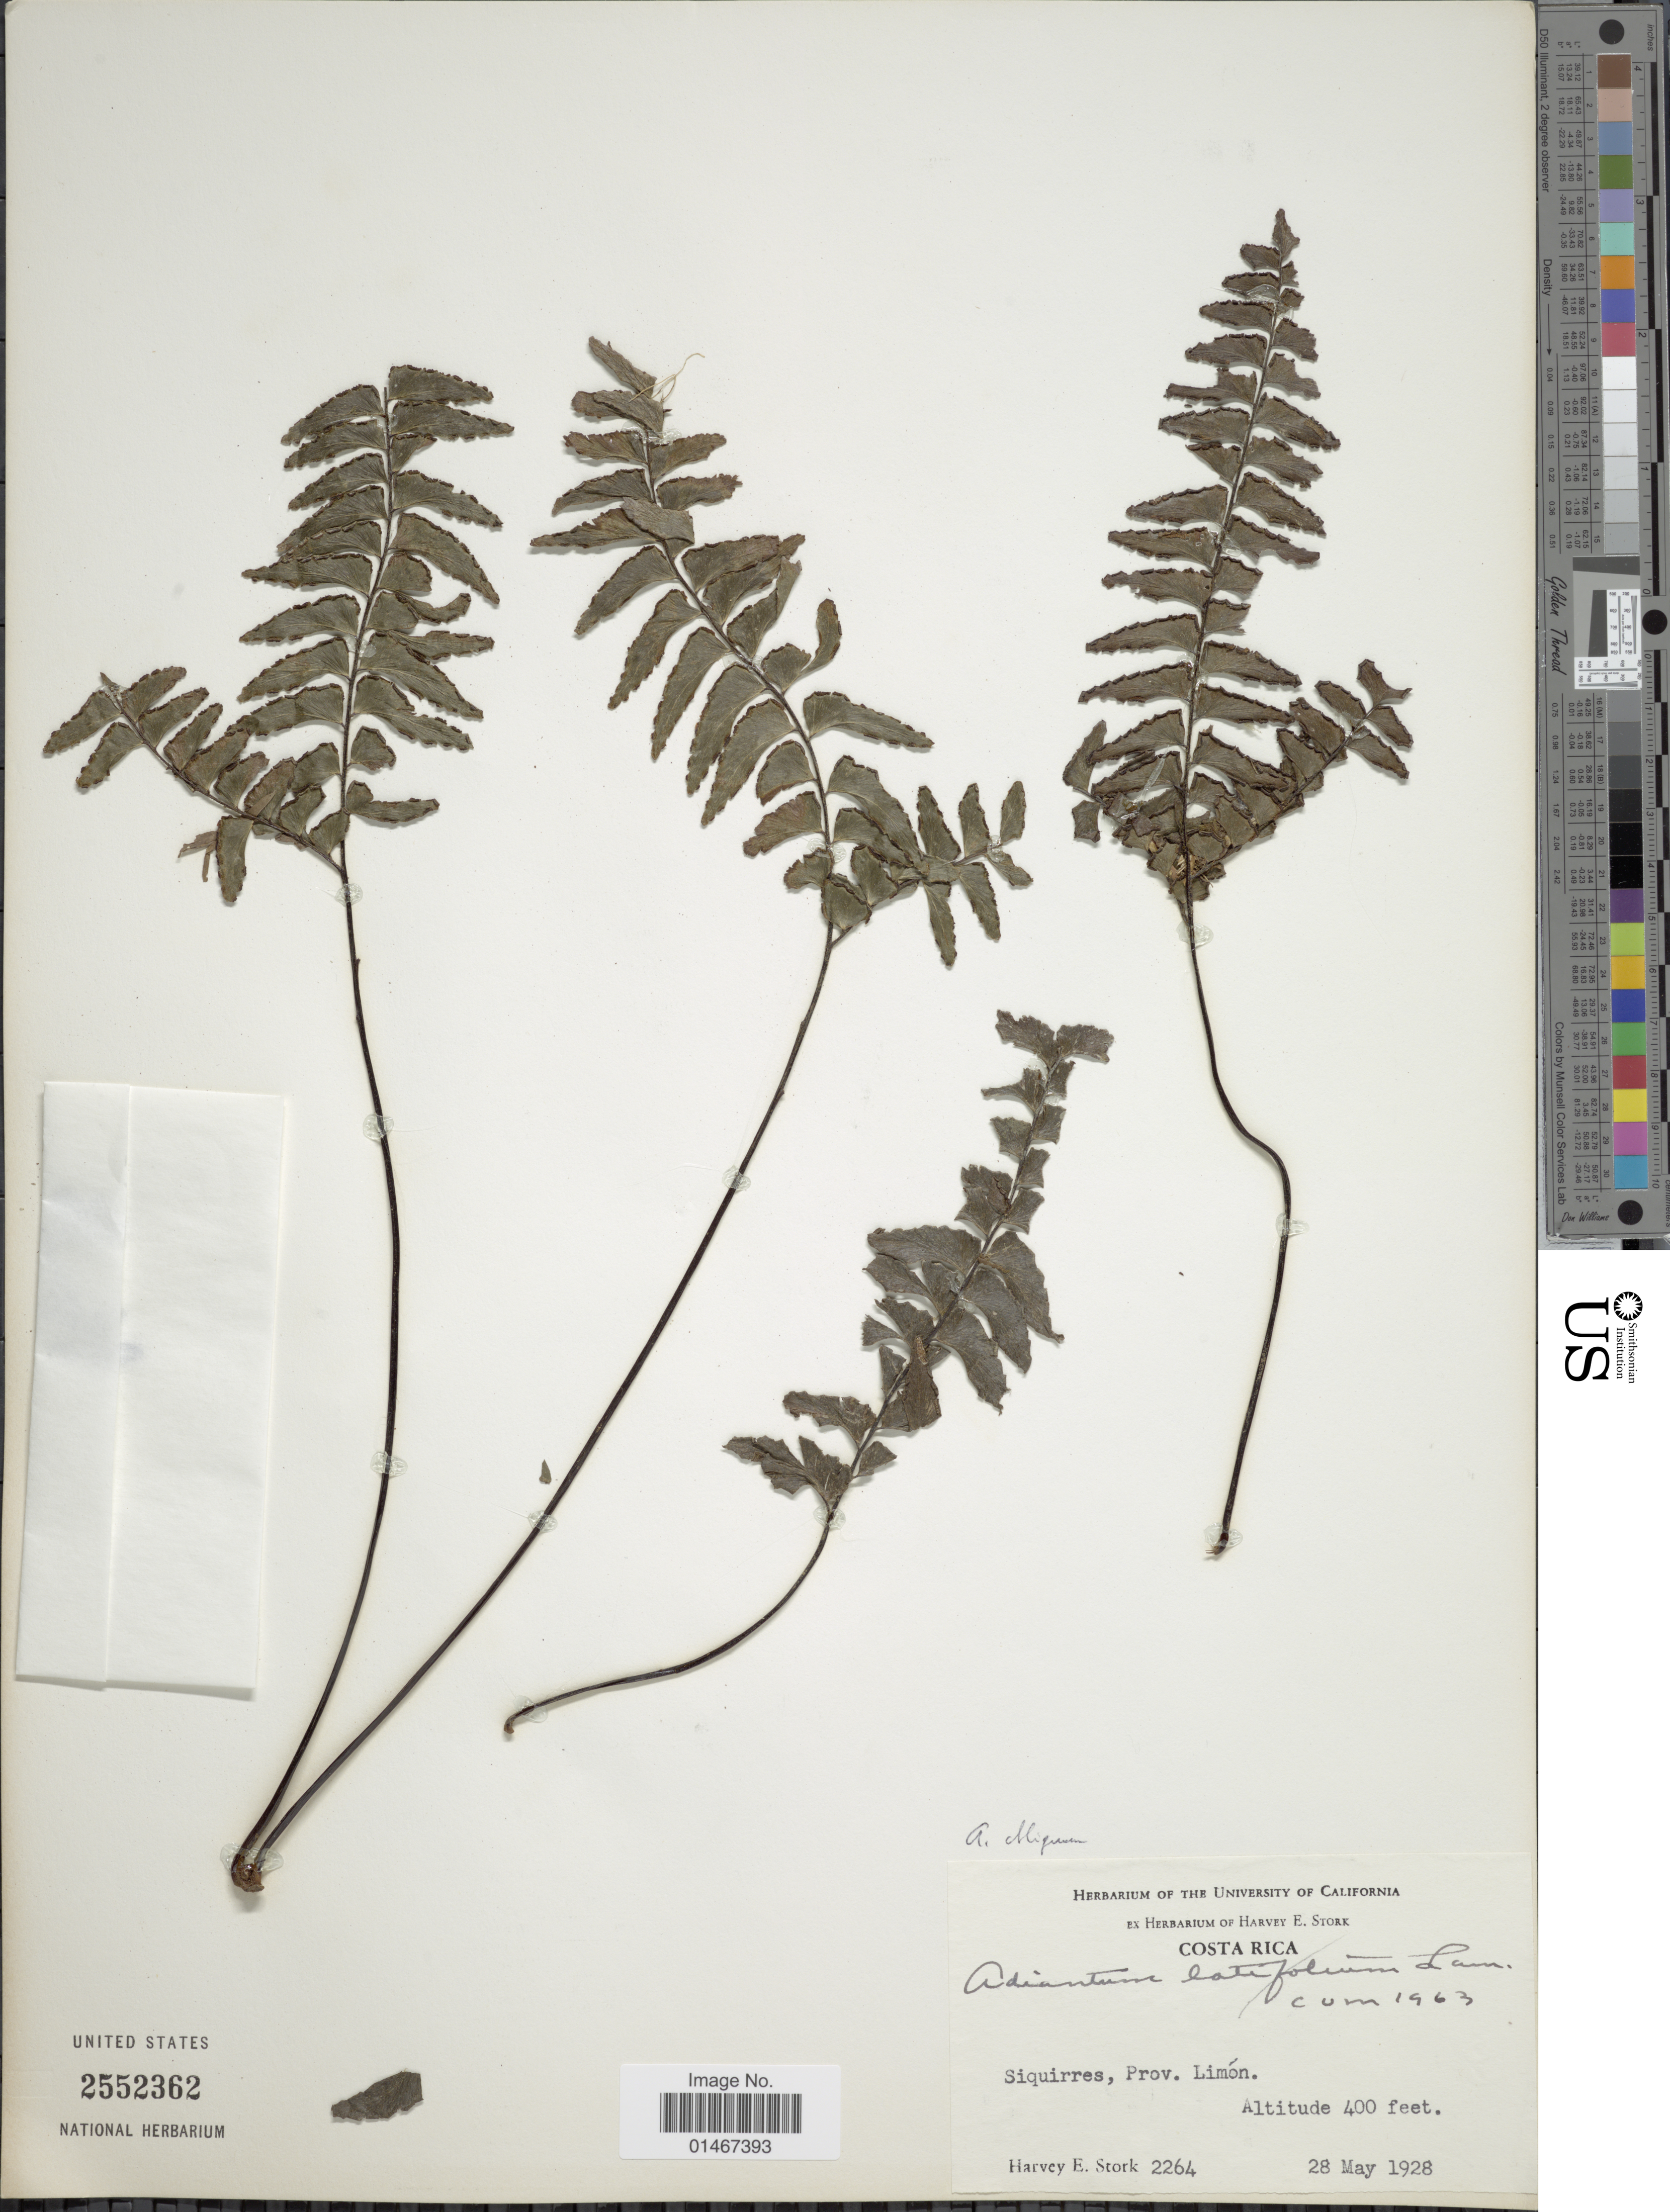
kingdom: Plantae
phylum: Tracheophyta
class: Polypodiopsida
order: Polypodiales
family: Pteridaceae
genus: Adiantum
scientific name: Adiantum obliquum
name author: Willd.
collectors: H. E. Stork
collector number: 2264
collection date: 1928-05-28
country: Costa Rica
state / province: Limón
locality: Siquirres, Prov. Limon.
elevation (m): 122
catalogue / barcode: US 2552362